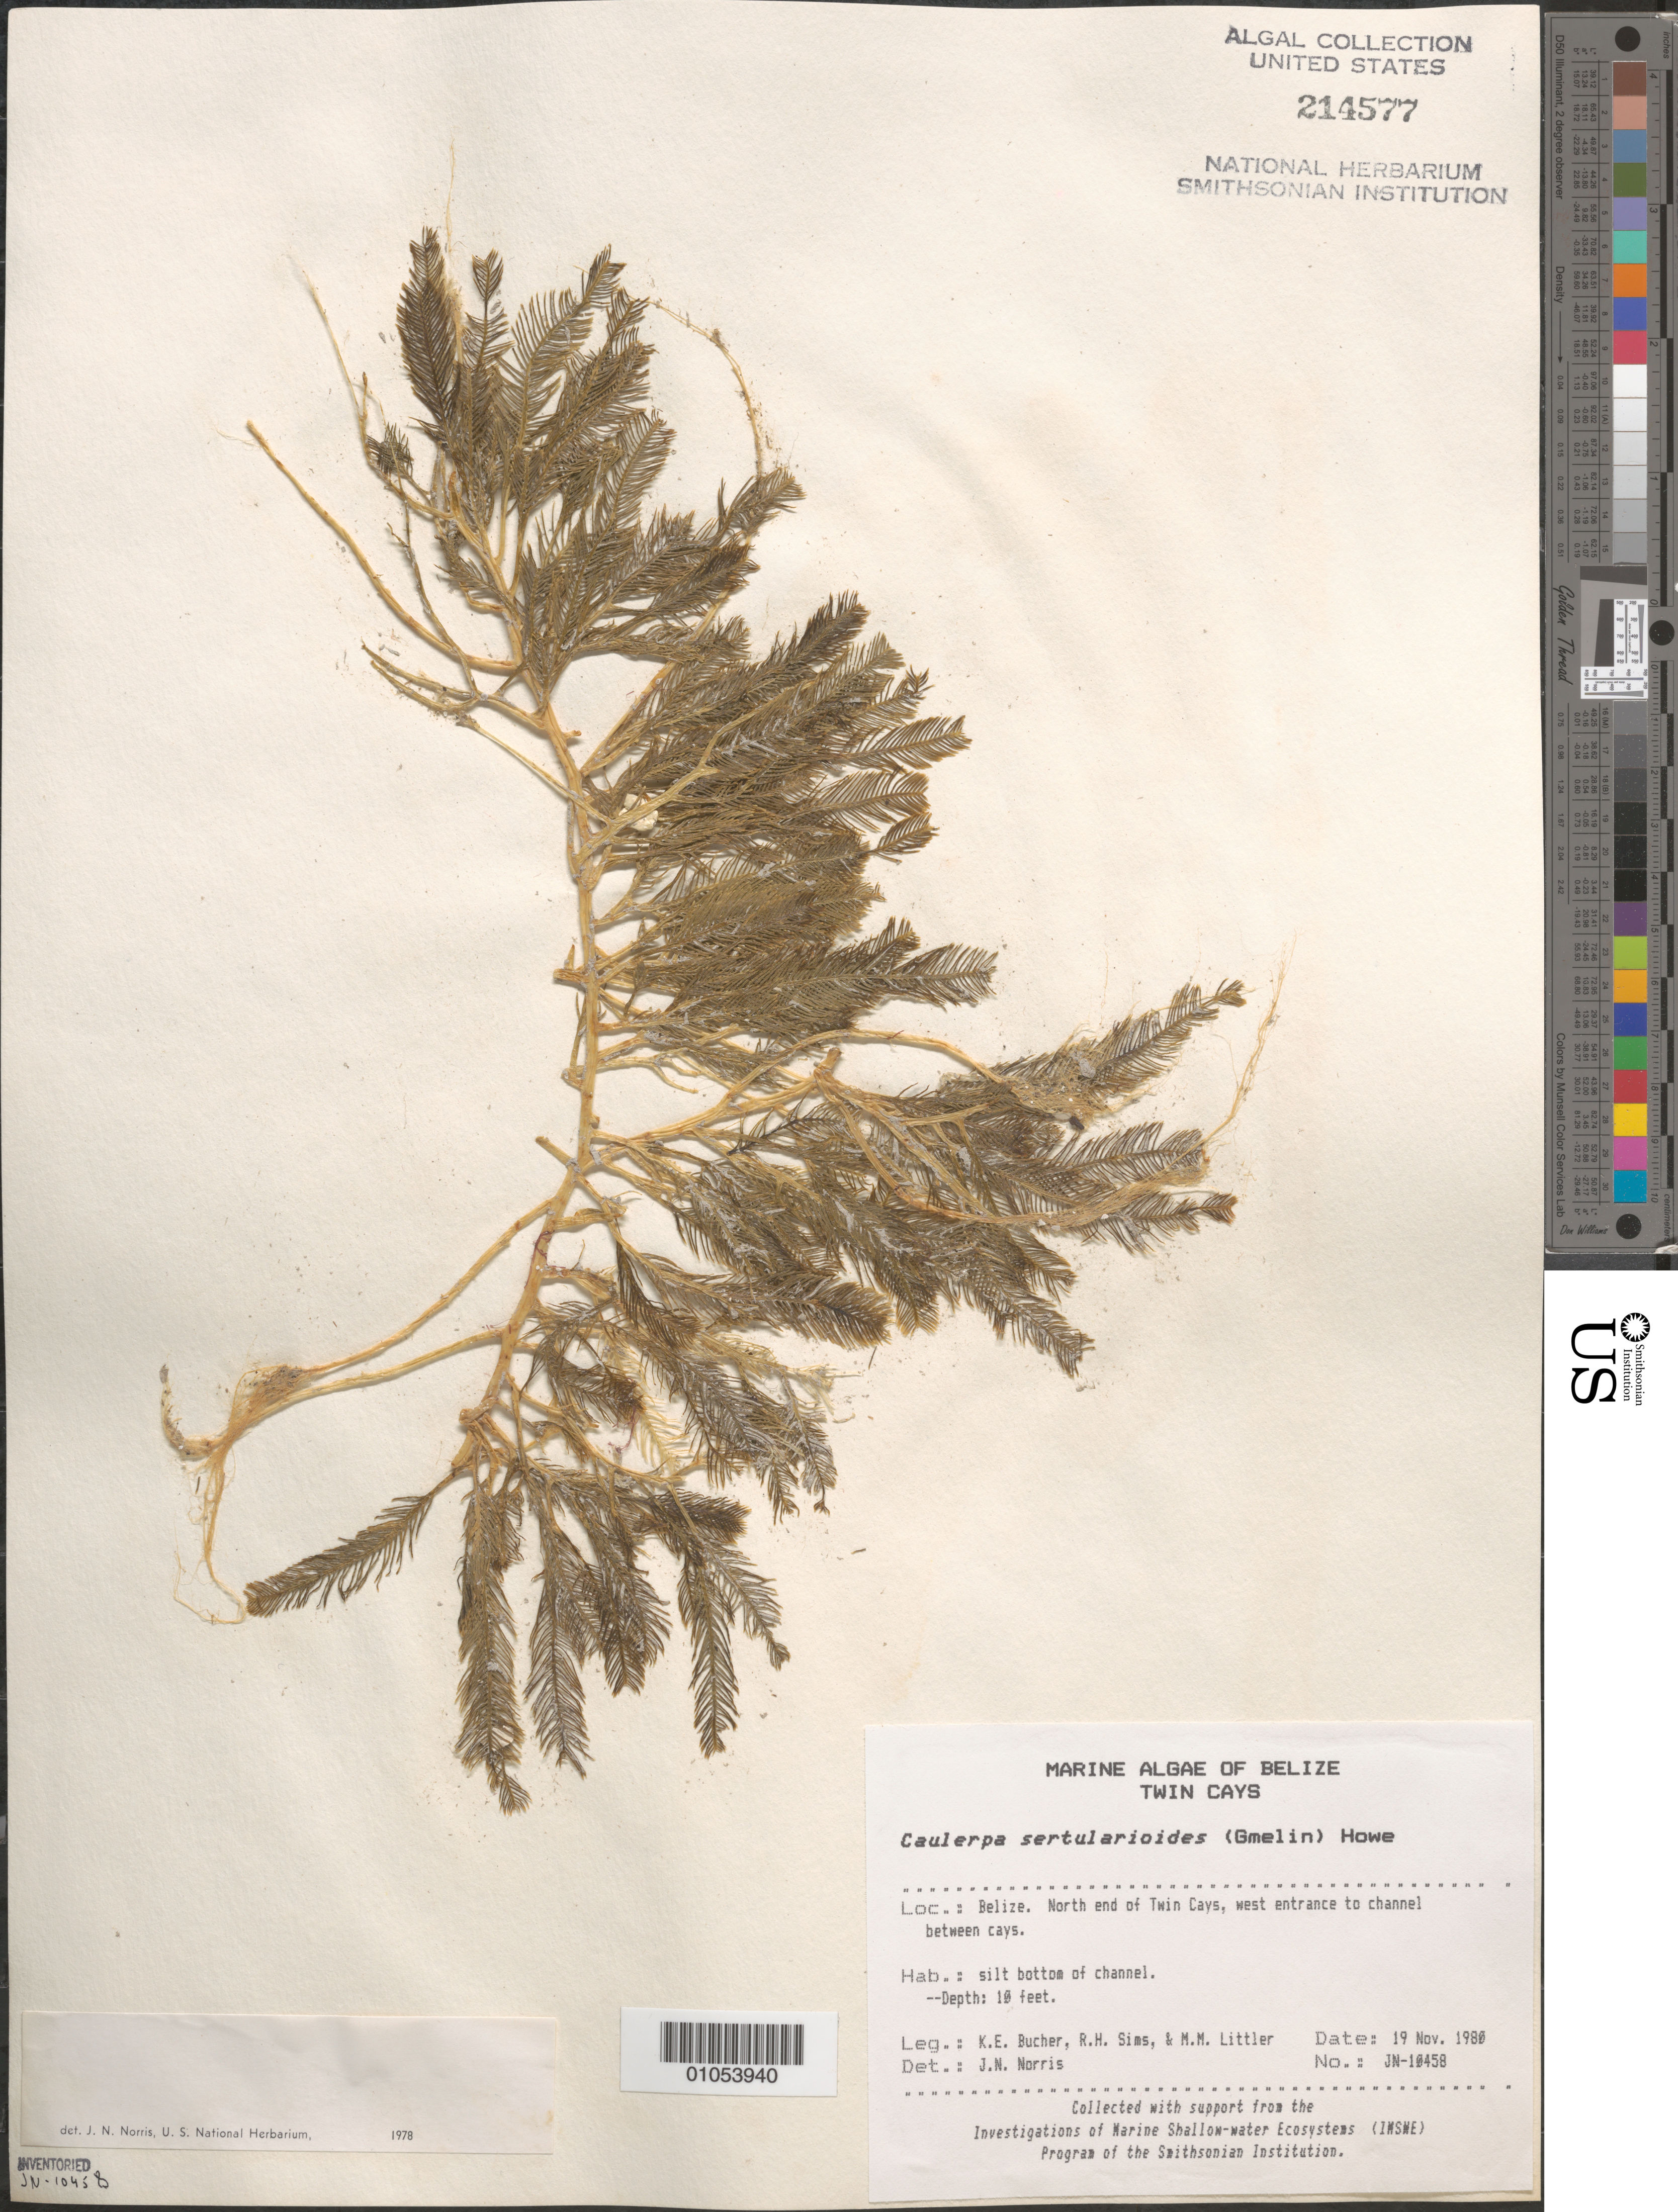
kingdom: Plantae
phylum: Chlorophyta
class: Ulvophyceae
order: Bryopsidales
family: Caulerpaceae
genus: Caulerpa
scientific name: Caulerpa sertularioides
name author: (S.G. Gmel.) M. Howe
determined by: Norris, James N.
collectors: K. E. Bucher, R. H. Sims & M. M. Littler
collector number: JN-10458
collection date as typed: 19 Nov 1980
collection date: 1980-11-19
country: Belize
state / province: Stann Creek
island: Twin Cays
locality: North end of Twin Cays, west entrance to channel between cays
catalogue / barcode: US 214577